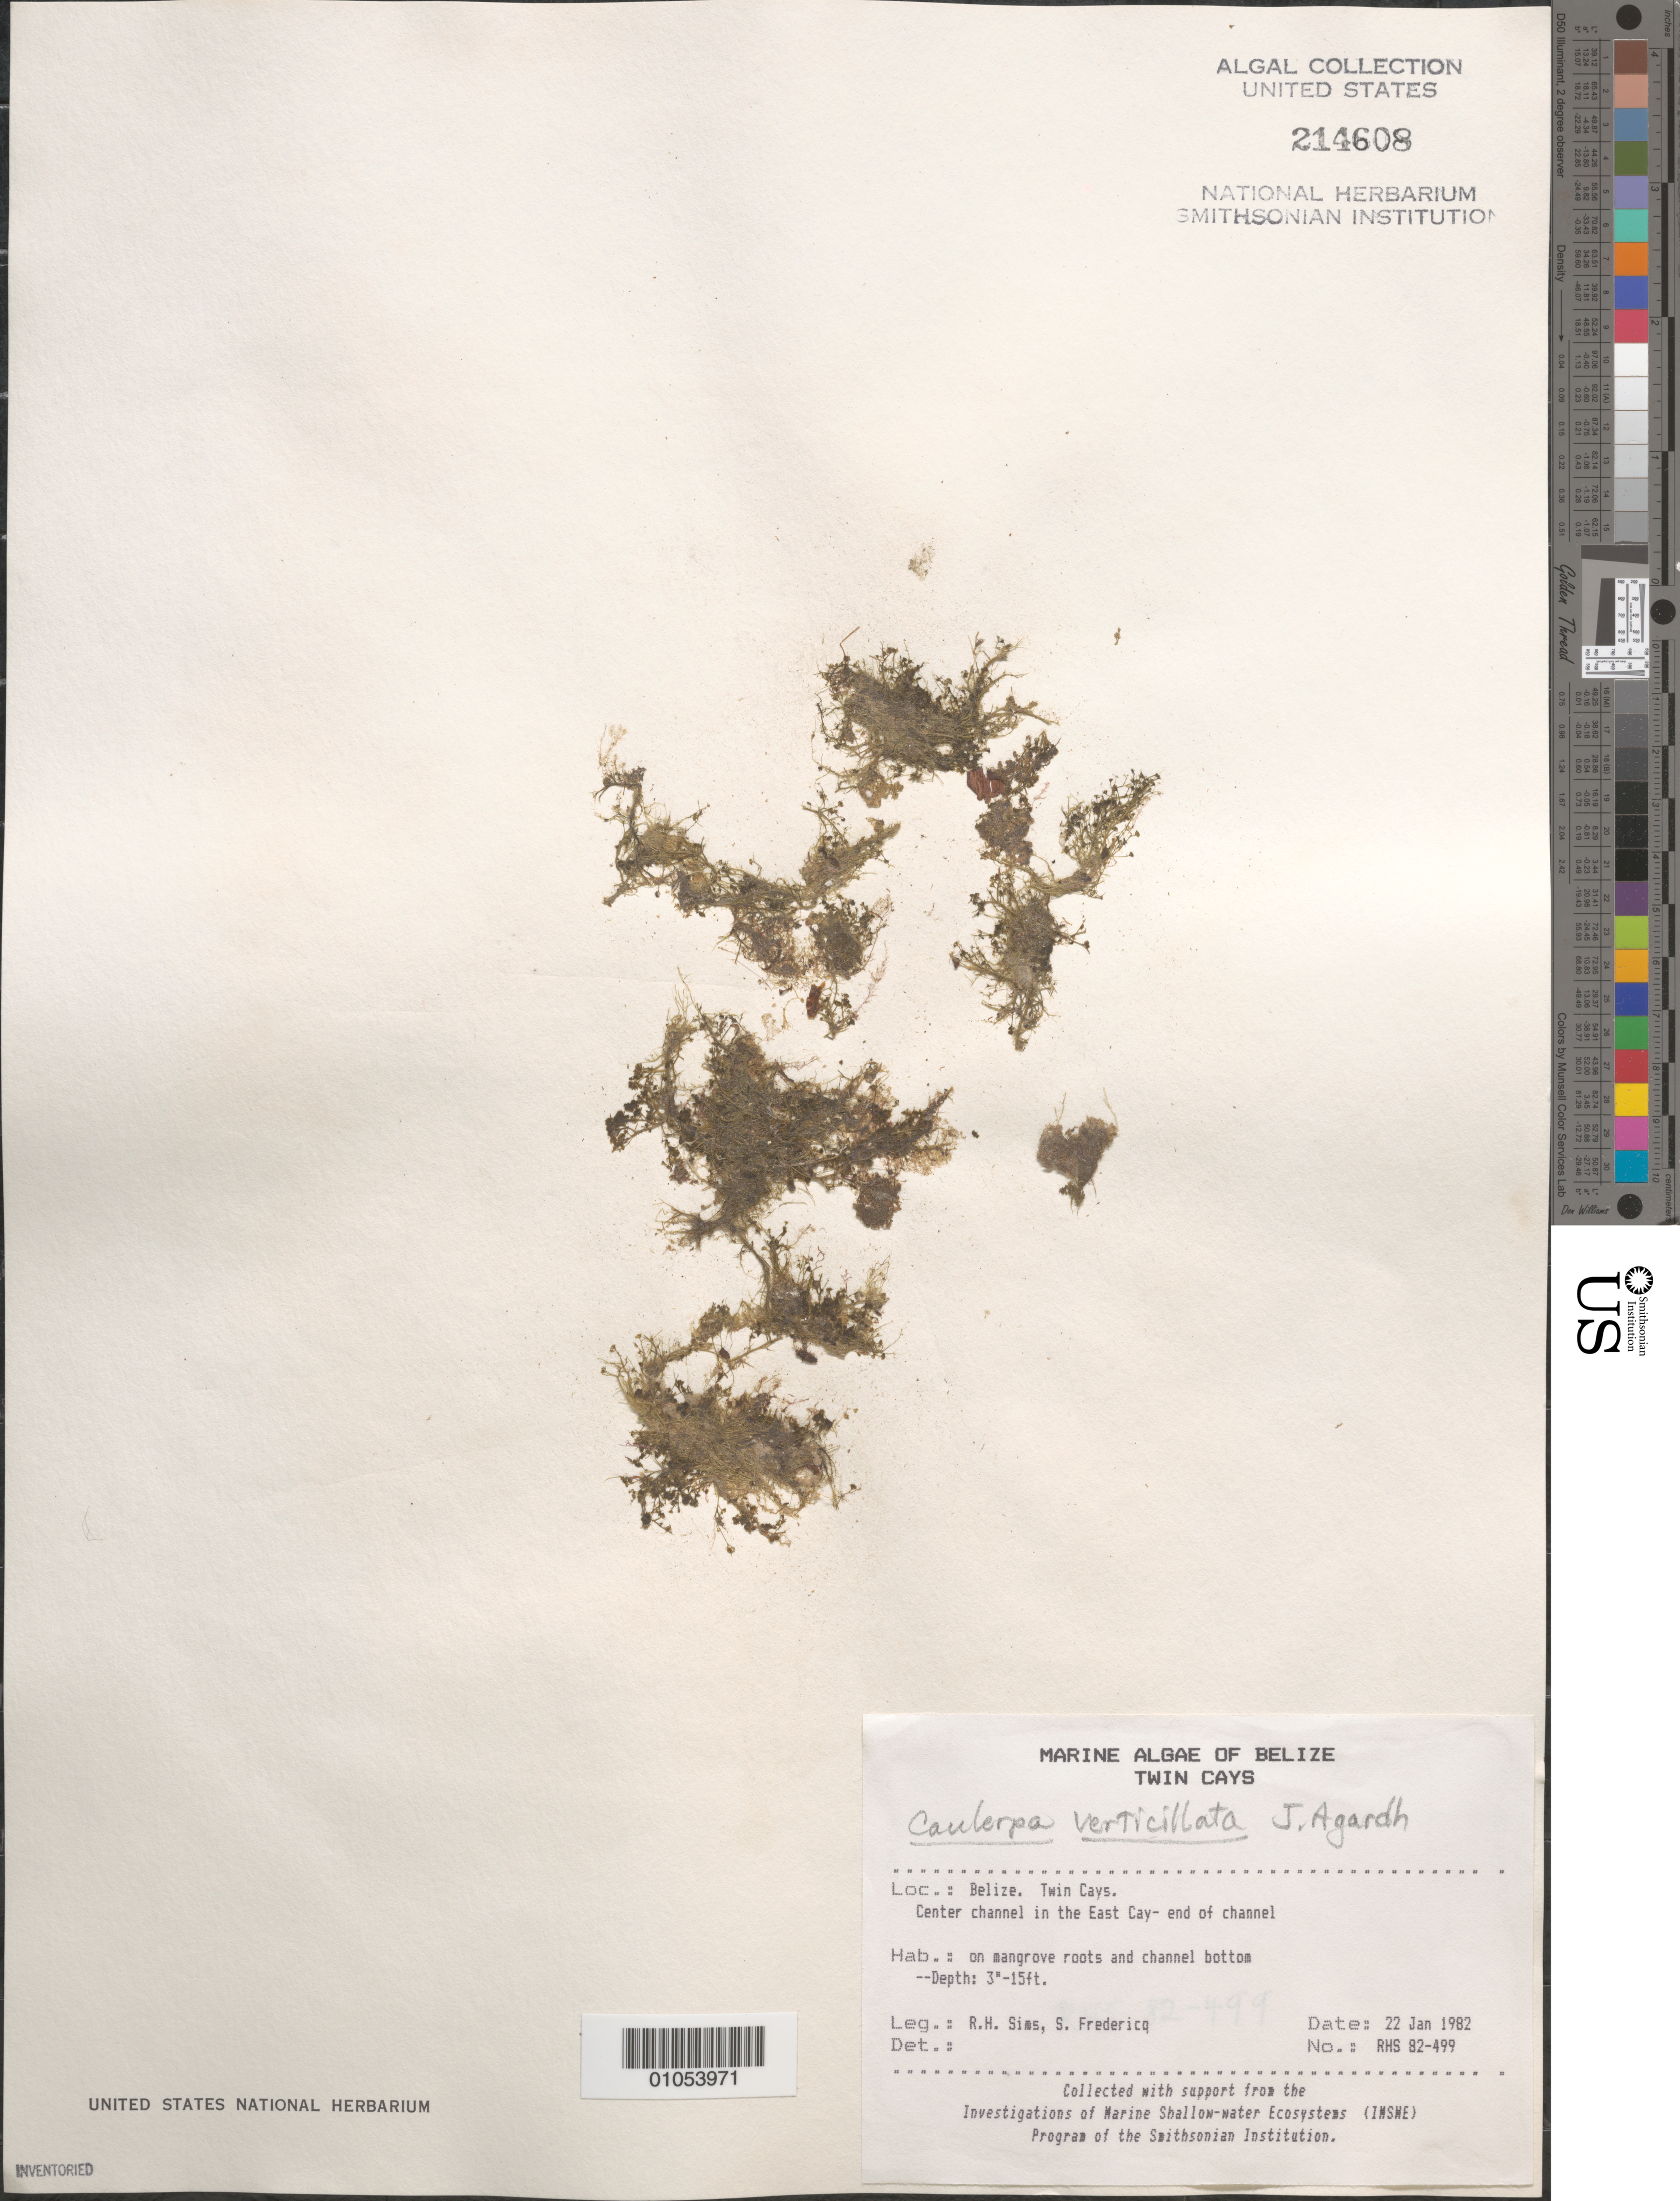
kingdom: Plantae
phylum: Chlorophyta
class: Ulvophyceae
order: Bryopsidales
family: Caulerpaceae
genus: Caulerpa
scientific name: Caulerpa verticillata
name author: J. Agardh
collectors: R. H. Sims & S. Fredericq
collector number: RHS 82-499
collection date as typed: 22 Jan 1982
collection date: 1982-01-22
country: Belize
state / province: Stann Creek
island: Twin Cays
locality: Center channel in the East Cay end of channel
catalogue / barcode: US 214608